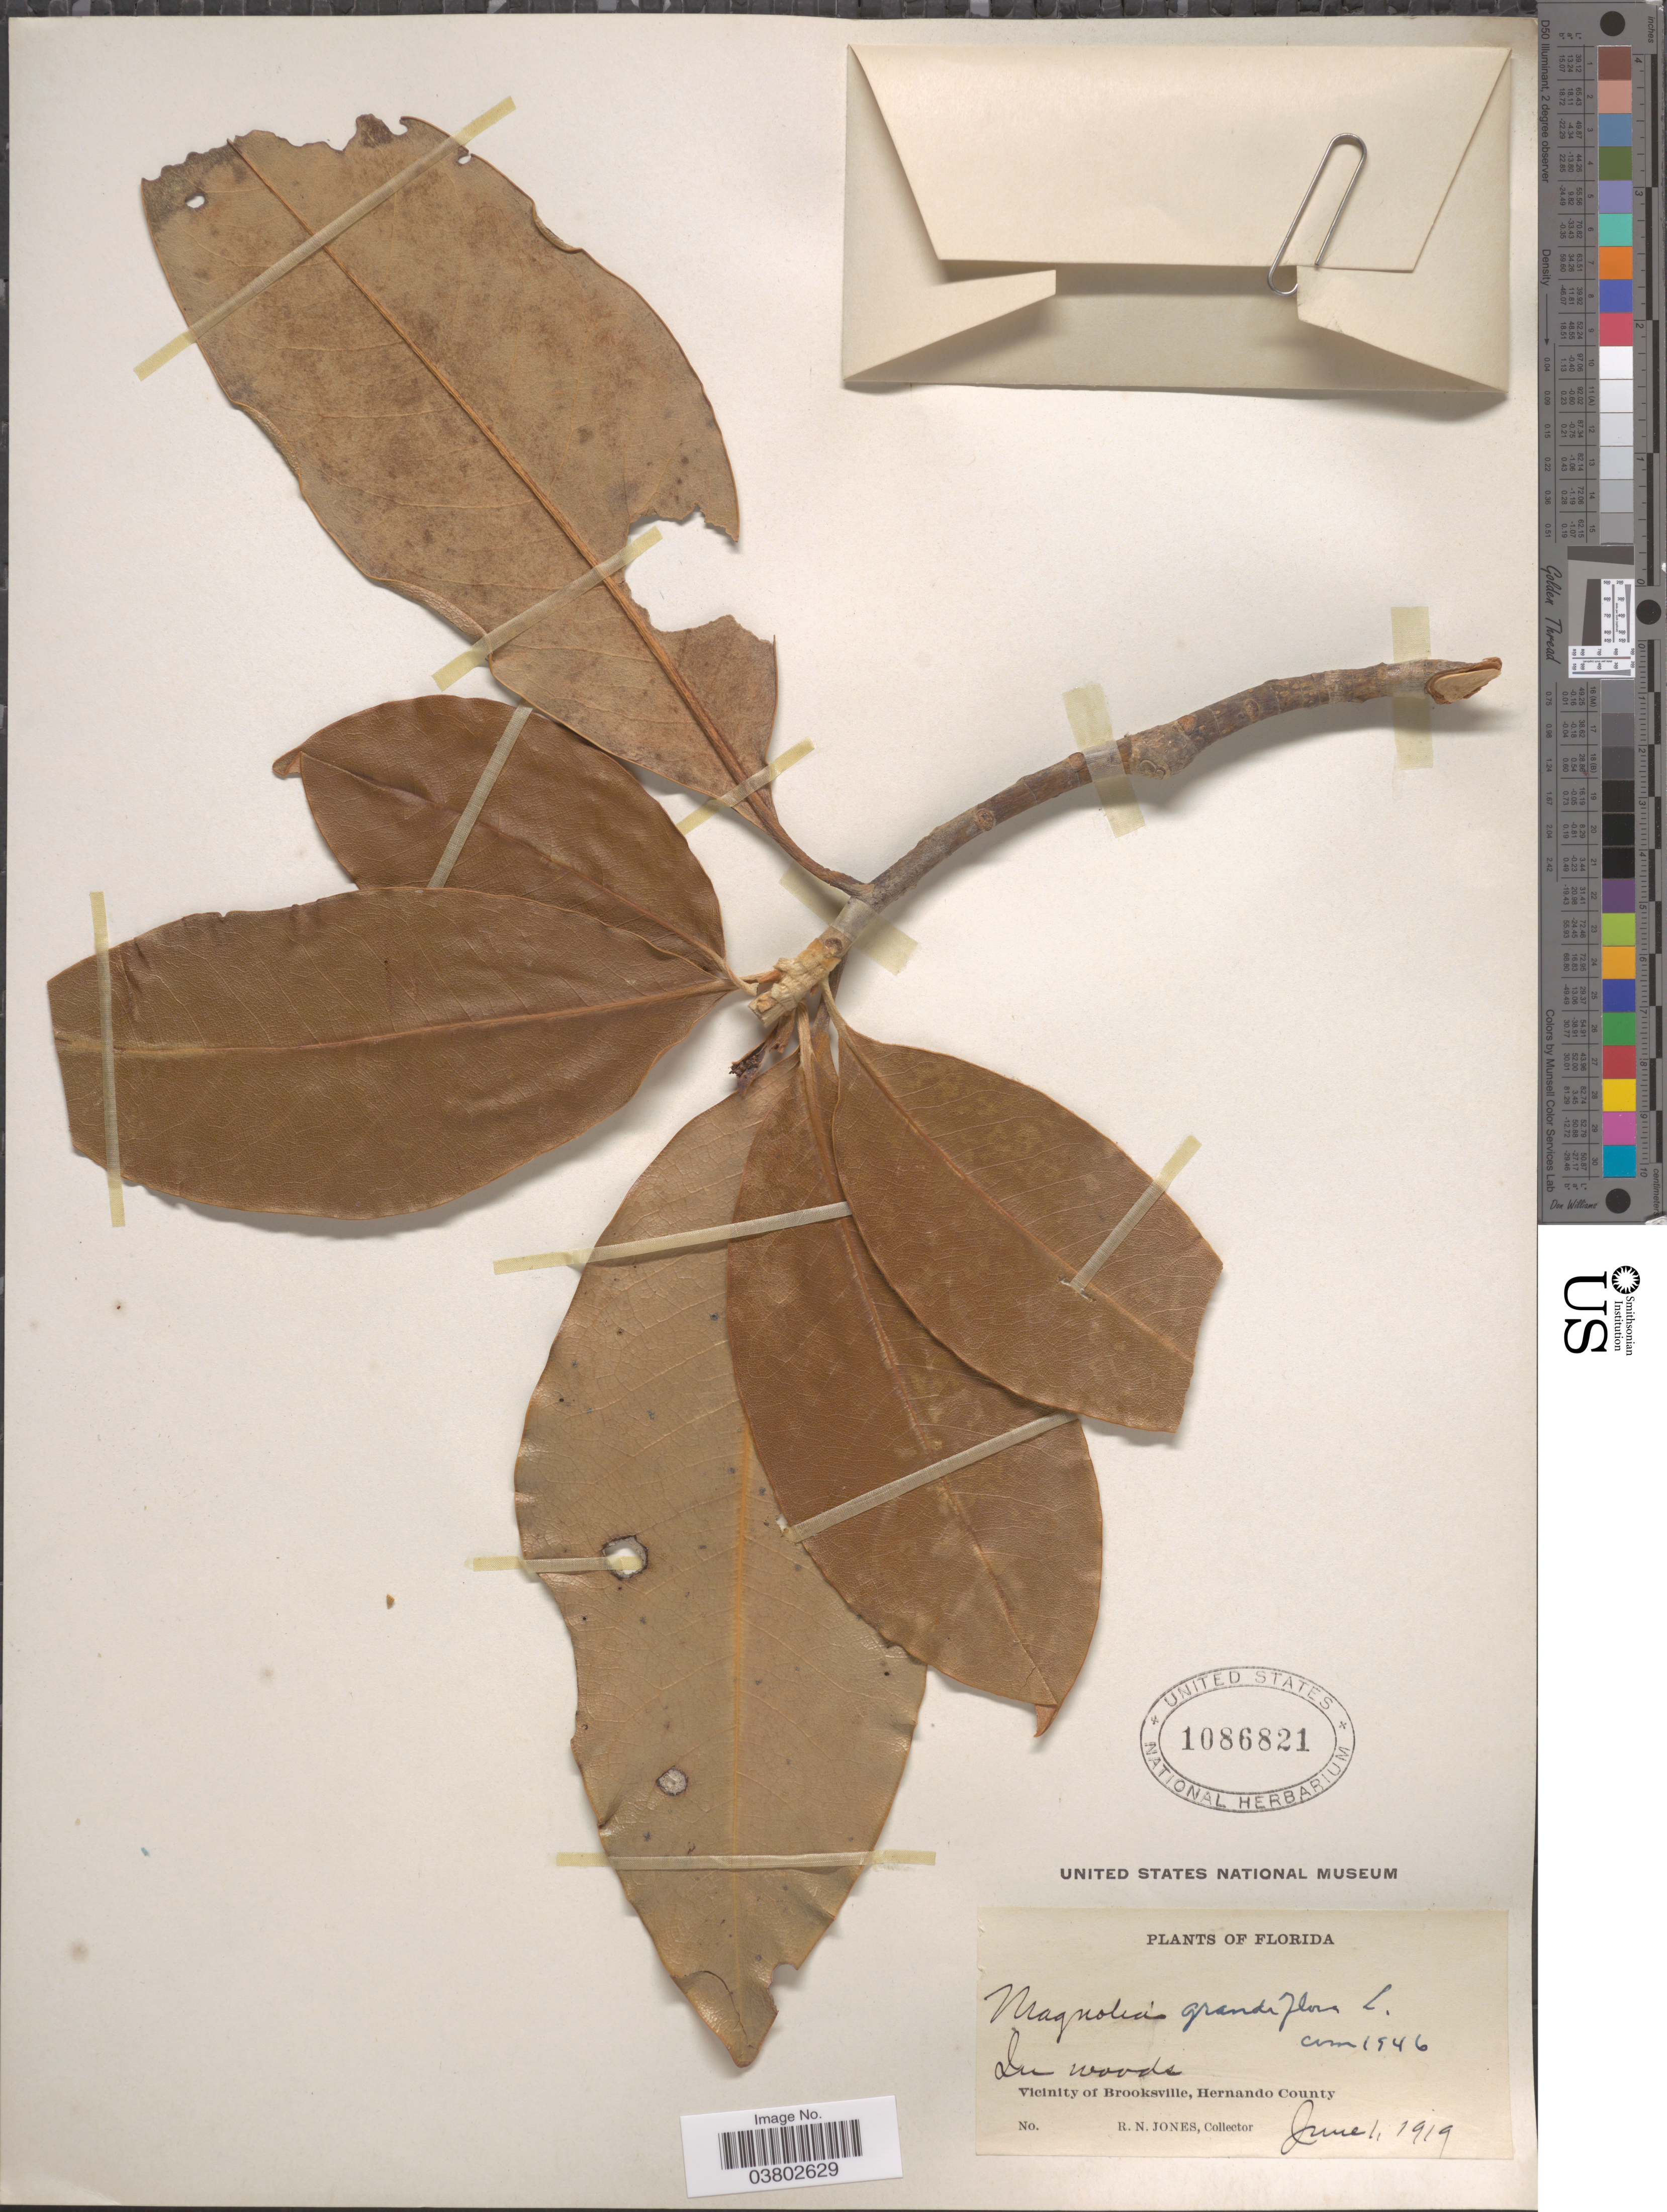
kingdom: Plantae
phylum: Tracheophyta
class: Magnoliopsida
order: Magnoliales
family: Magnoliaceae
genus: Magnolia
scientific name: Magnolia grandiflora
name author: L.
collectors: R. N. Jones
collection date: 1919-06-01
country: United States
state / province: Florida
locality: Vicinity of Brooksville, Hernando County.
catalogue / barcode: US 1086821